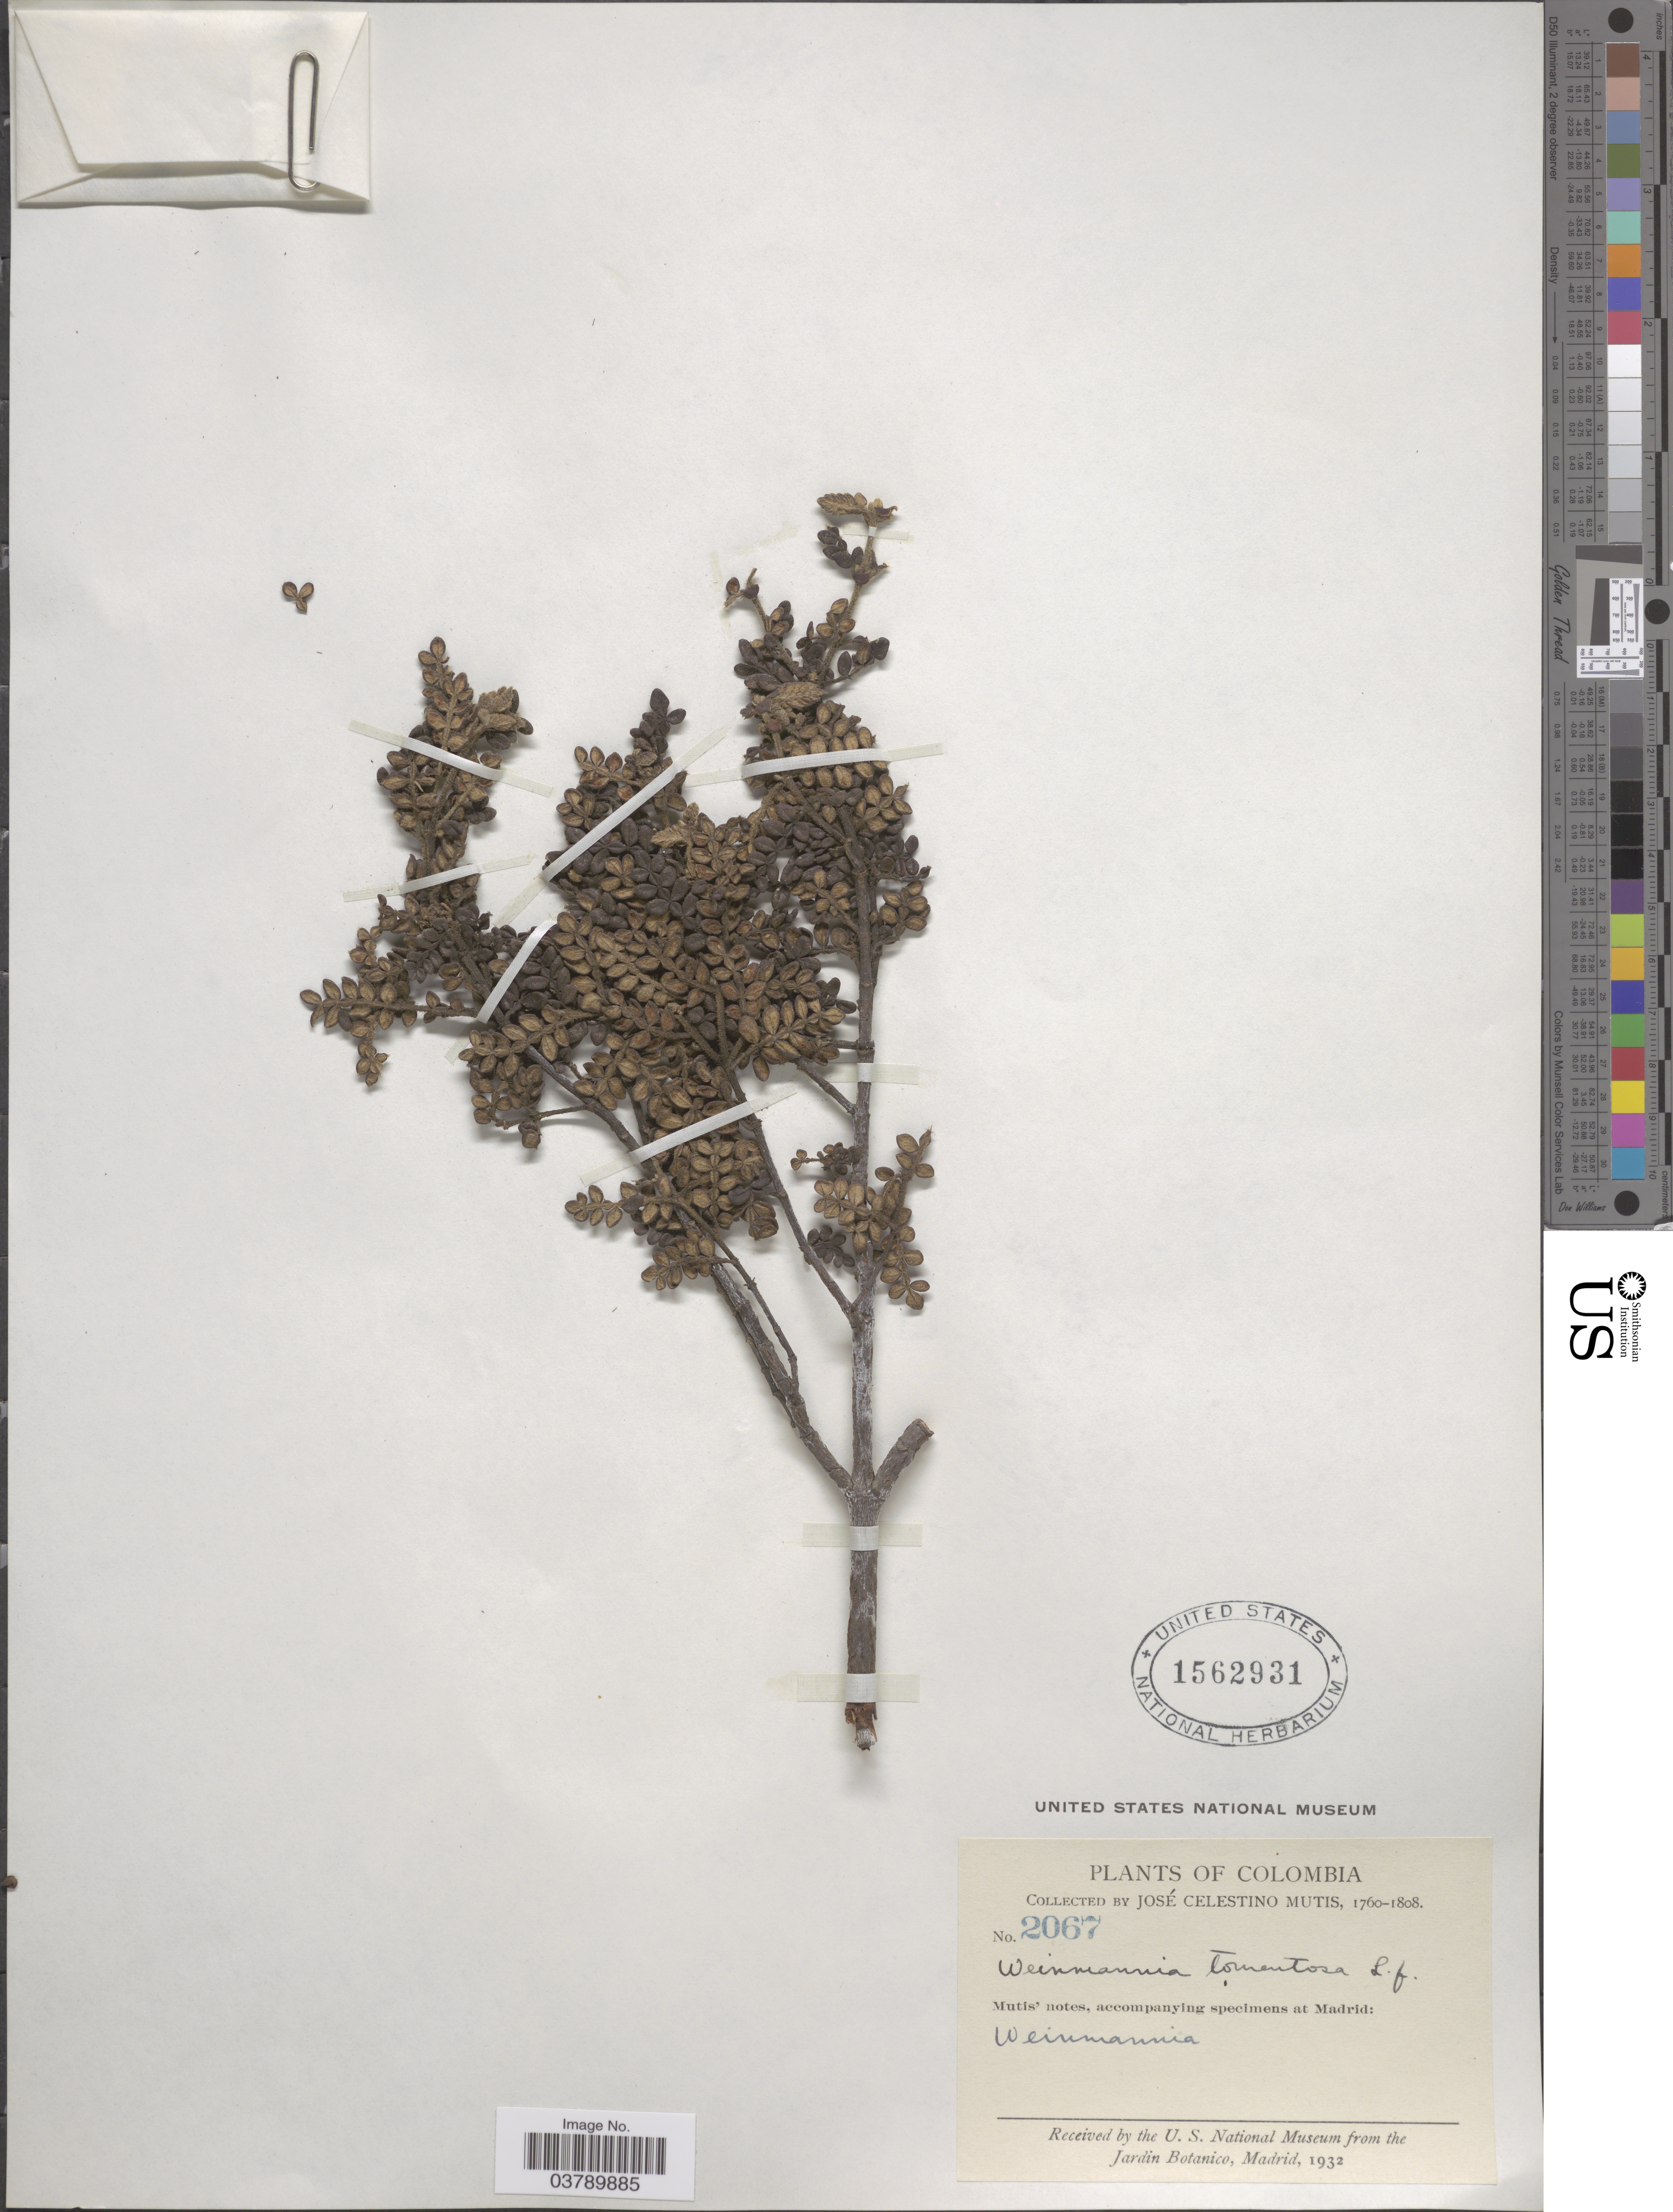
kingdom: Plantae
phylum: Tracheophyta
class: Magnoliopsida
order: Oxalidales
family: Cunoniaceae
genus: Weinmannia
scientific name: Weinmannia tomentosa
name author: L.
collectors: J. C. B. Mutis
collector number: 2067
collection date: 1760/1808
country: Colombia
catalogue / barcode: US 1562931